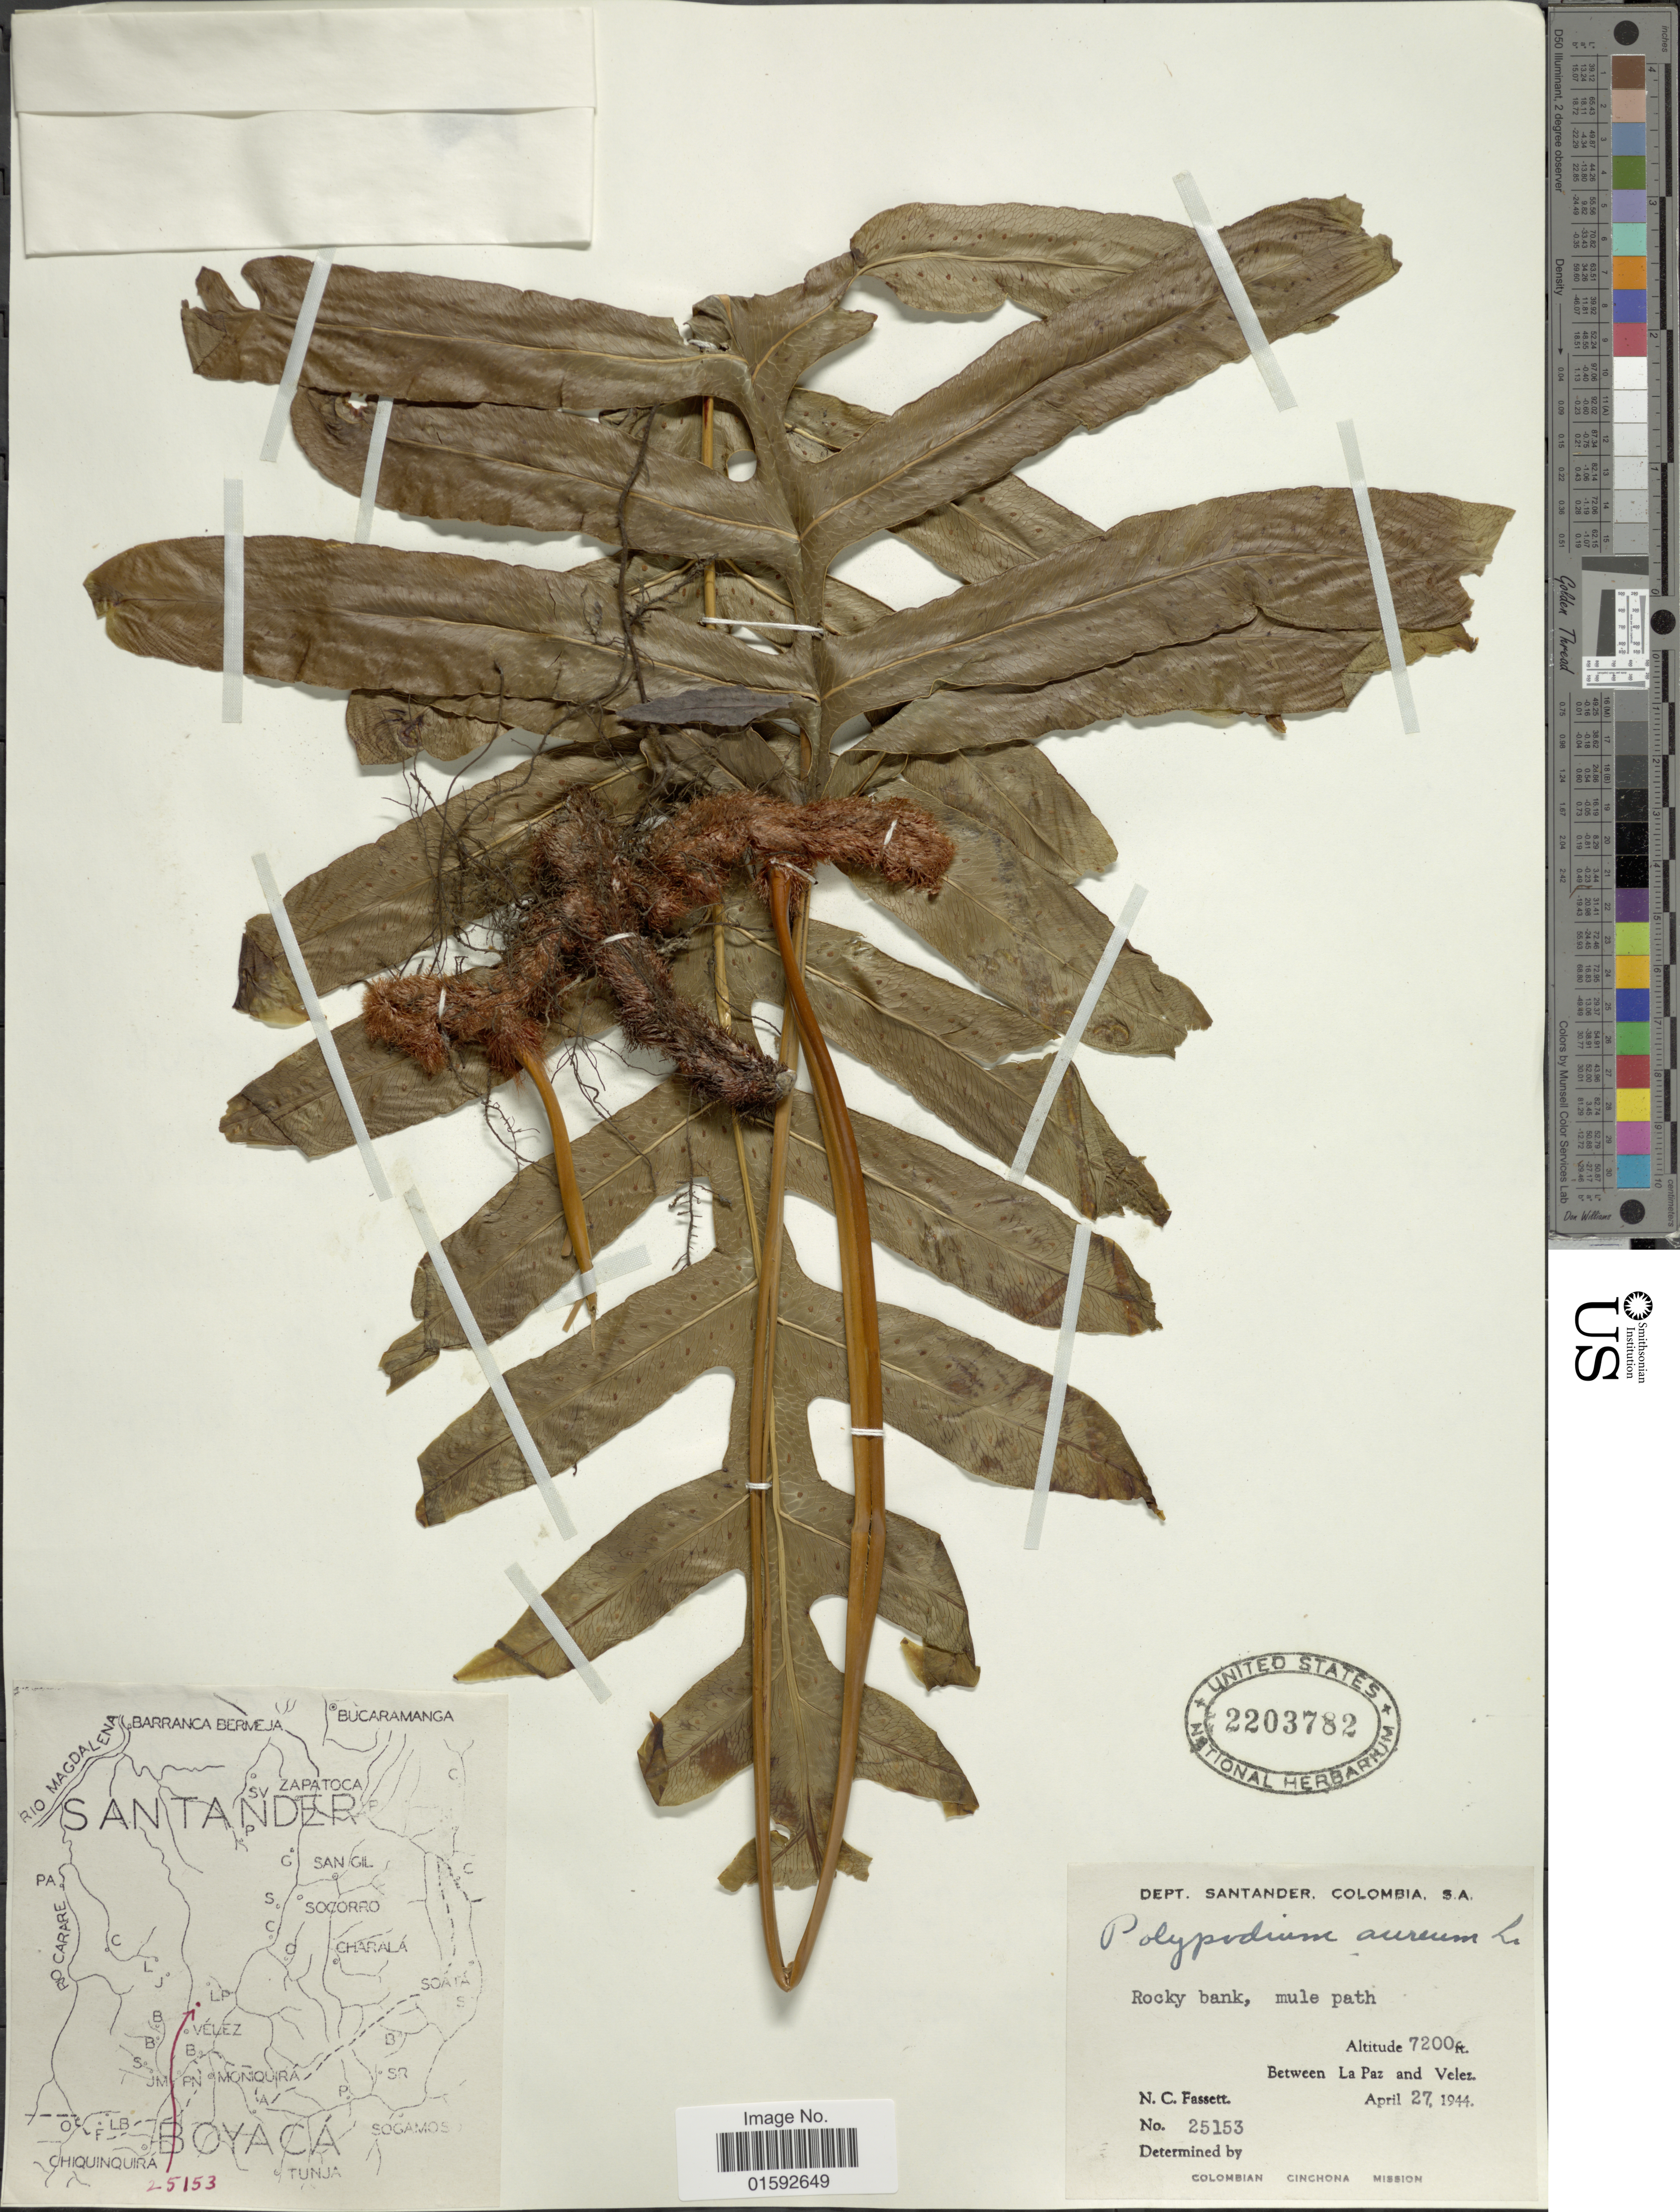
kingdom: Plantae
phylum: Tracheophyta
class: Polypodiopsida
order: Polypodiales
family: Polypodiaceae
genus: Phlebodium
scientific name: Phlebodium pseudoaureum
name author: (Cav.) Lellinger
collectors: N. C. Fassett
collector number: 25153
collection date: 1944-04-27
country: Colombia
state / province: Santander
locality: S.A., Rocky bank, mule path, Between La Paz and Velez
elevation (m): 2195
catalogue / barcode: US 2203782